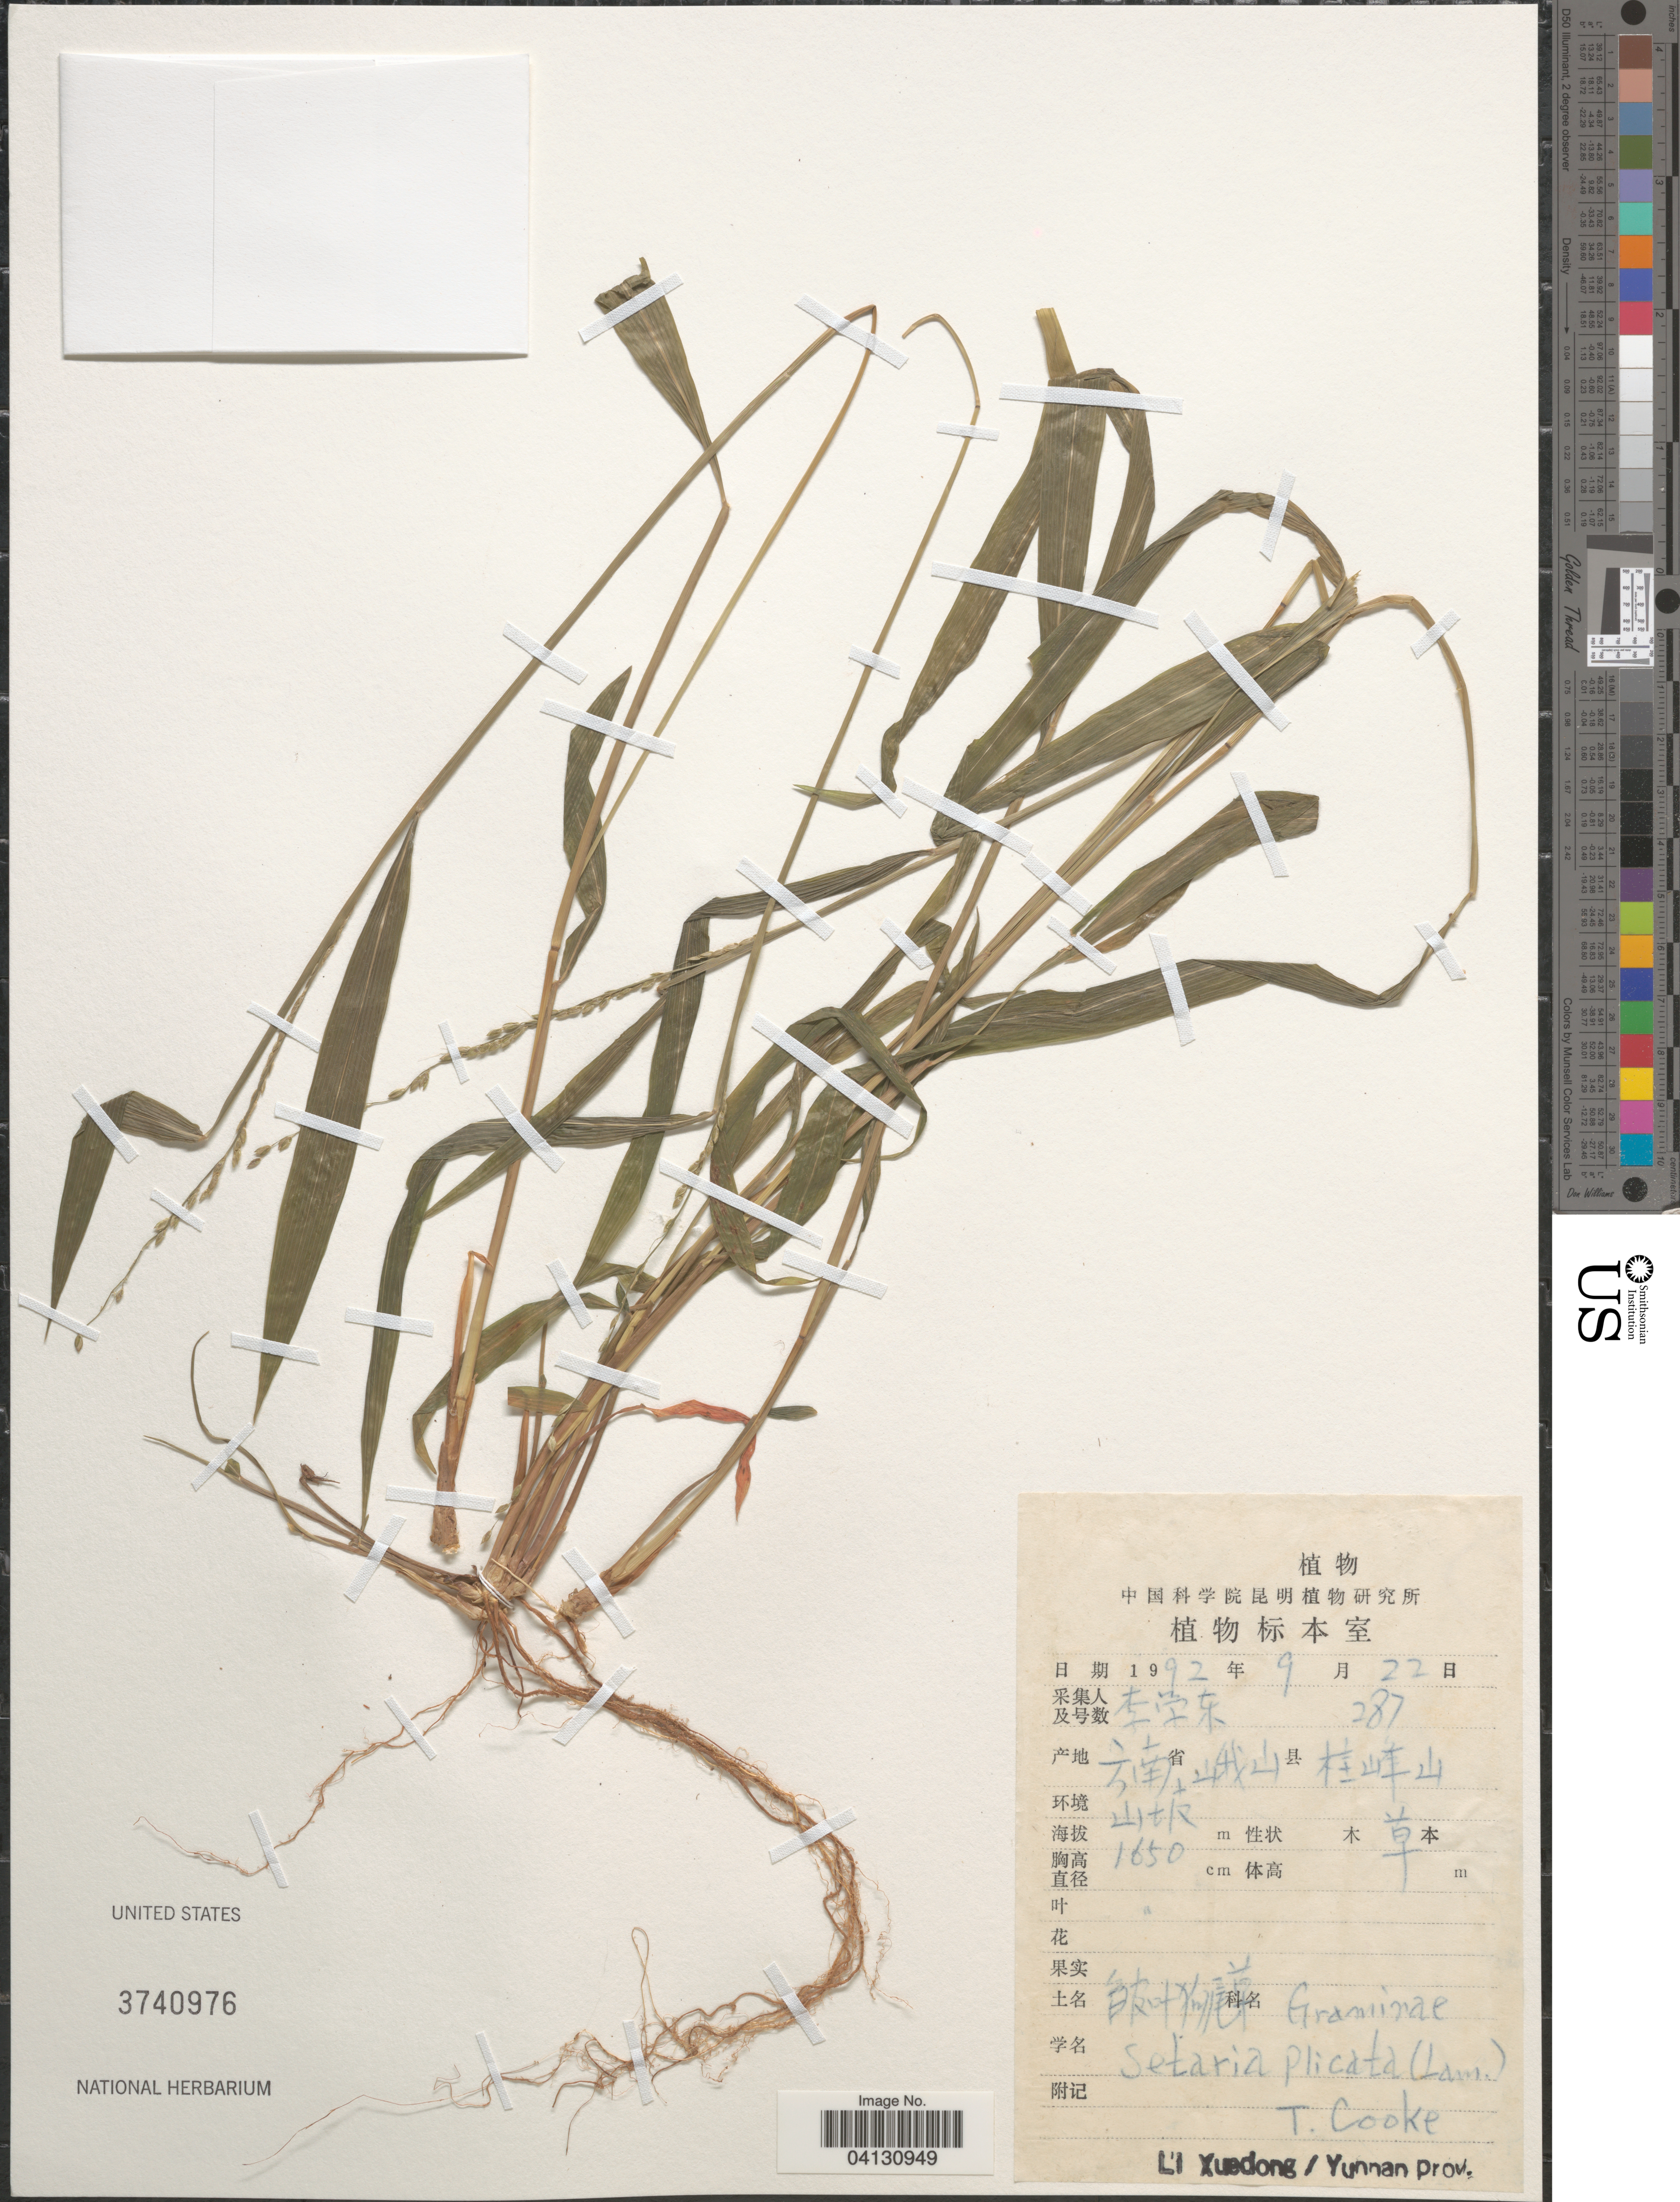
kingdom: Plantae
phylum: Tracheophyta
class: Liliopsida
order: Poales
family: Poaceae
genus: Setaria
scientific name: Setaria palmifolia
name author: (J. Koenig) Stapf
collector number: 287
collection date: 1992-09-22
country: China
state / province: Yunnan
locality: X. Xuedong.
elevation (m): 1650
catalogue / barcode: US 3740976